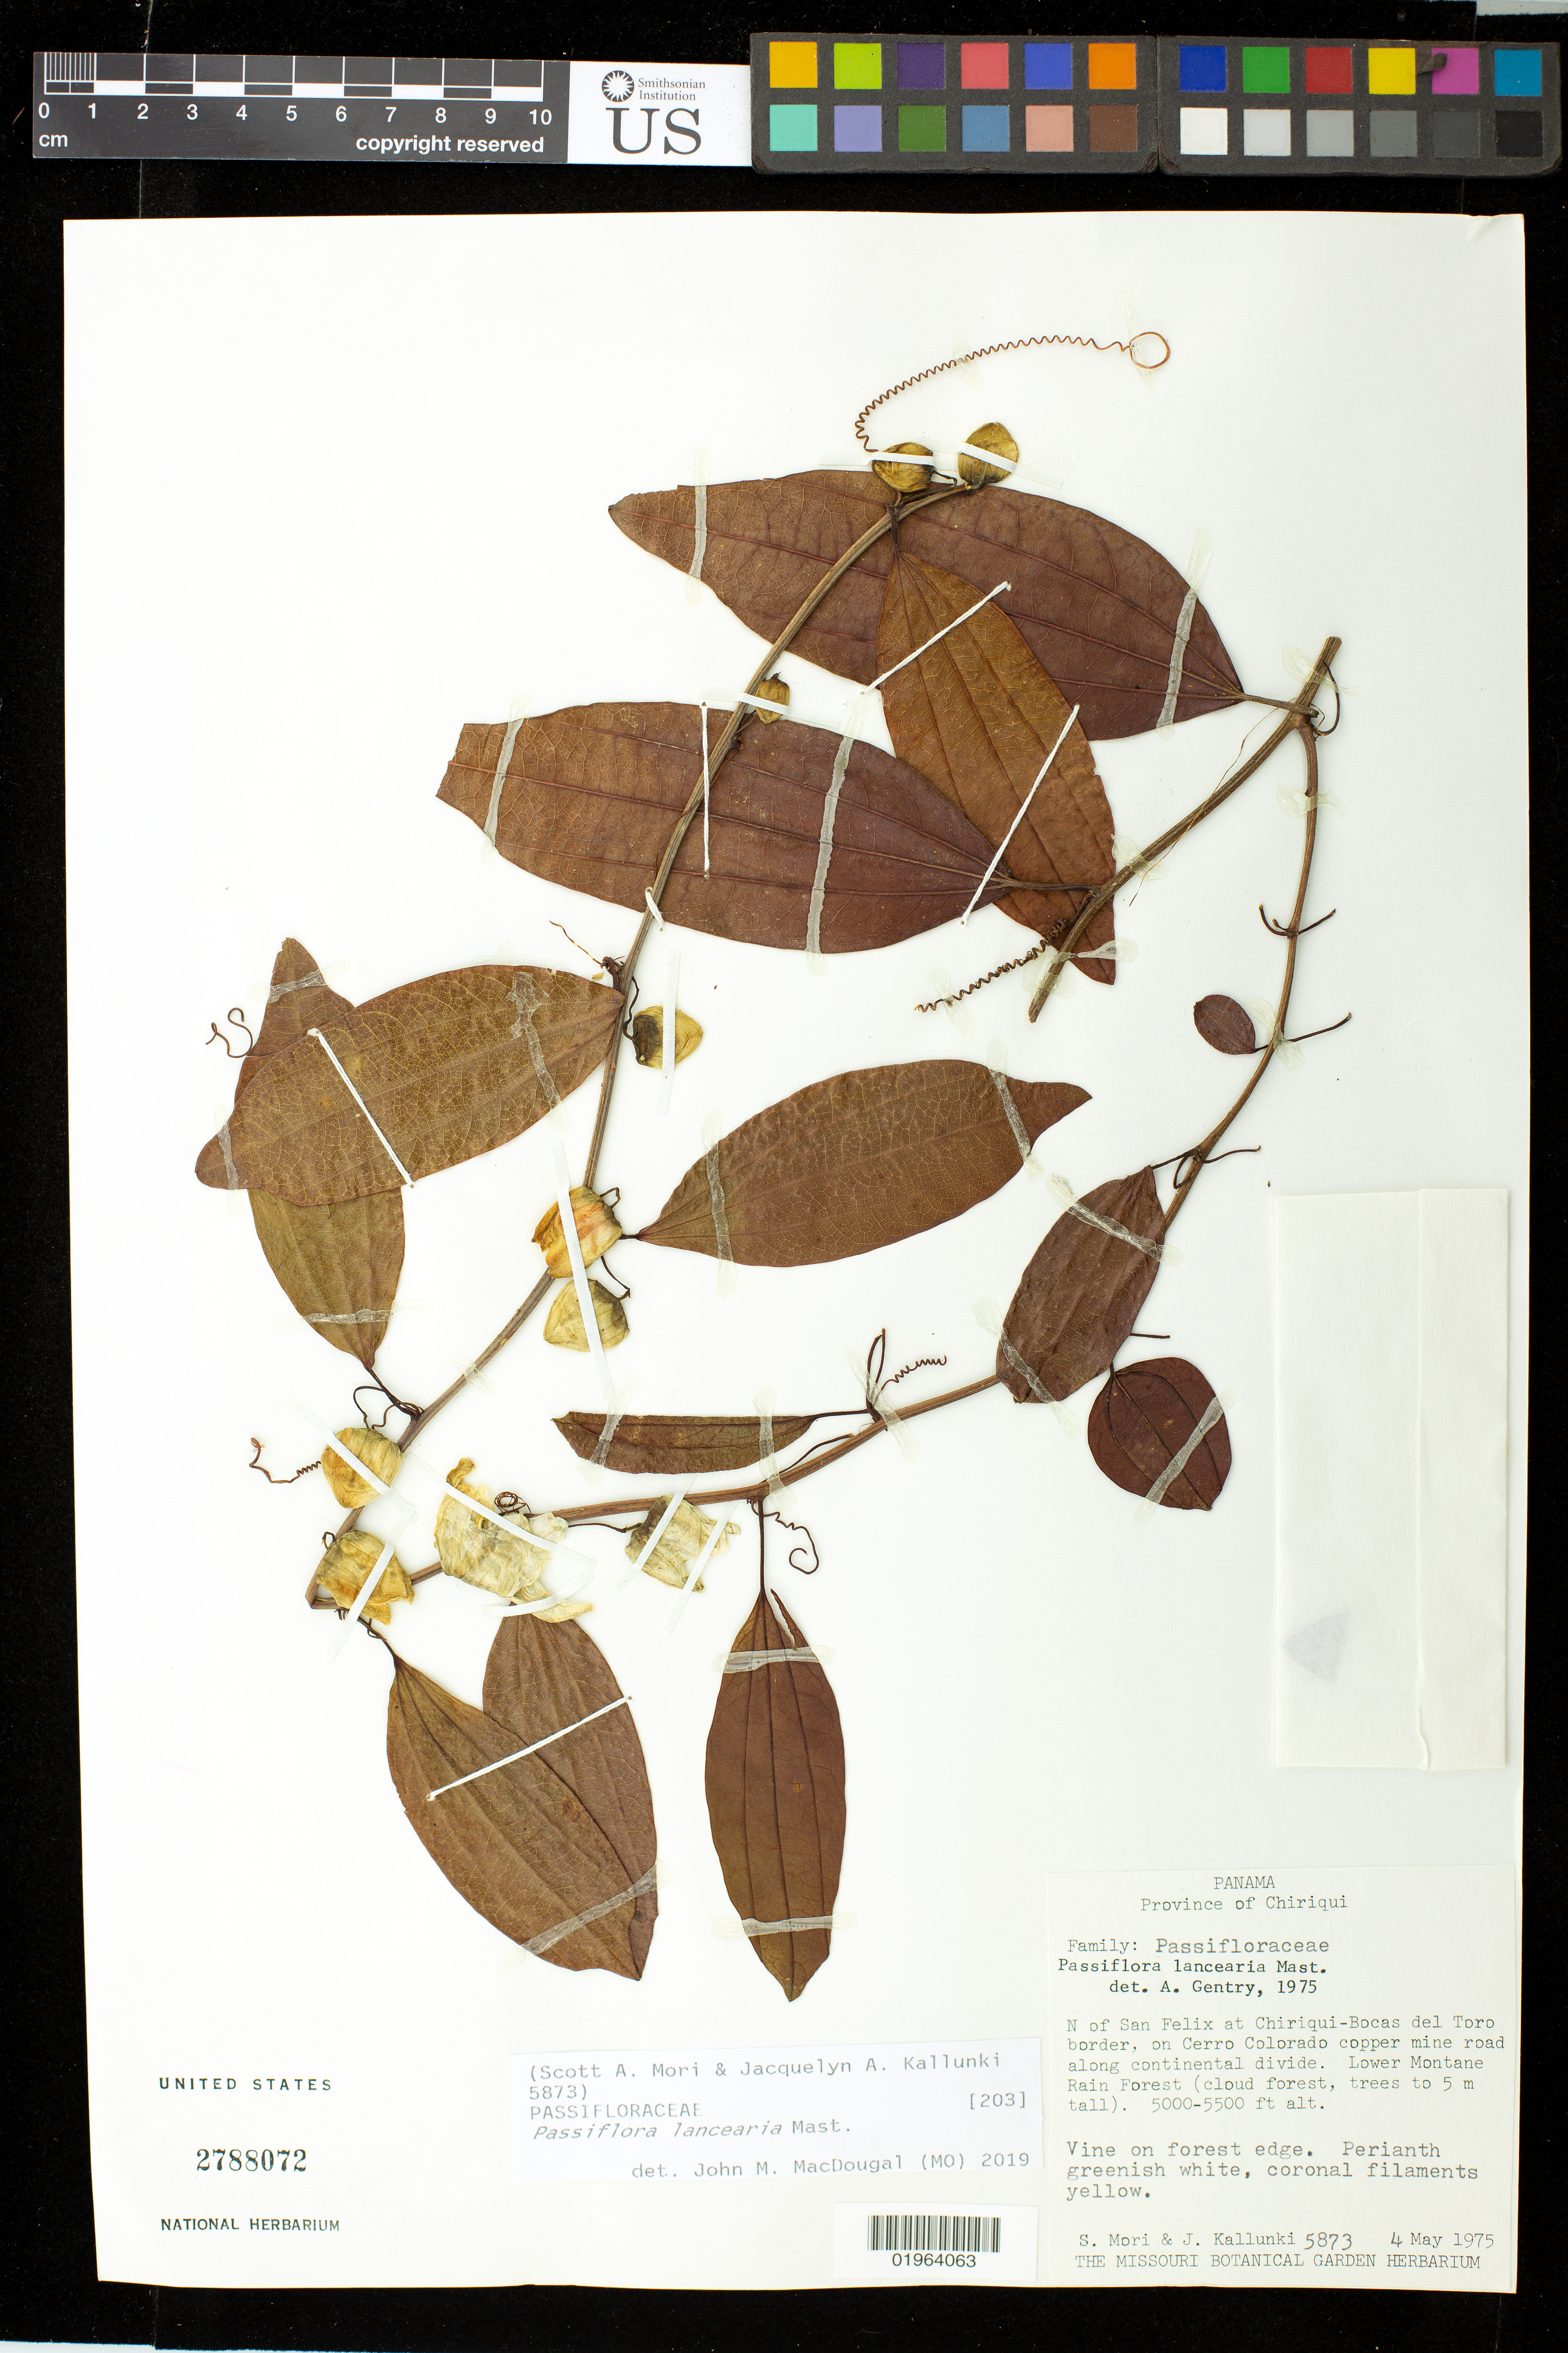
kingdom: Plantae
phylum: Tracheophyta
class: Magnoliopsida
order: Malpighiales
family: Passifloraceae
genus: Passiflora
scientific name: Passiflora lancearia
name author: Mast.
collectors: S. Mori & J. Kallunki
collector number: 5873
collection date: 1975-05-04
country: Panama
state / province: Chiriqui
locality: Province of Chiriqui, N of San Felix at Chiriqui-Bocas del Toro border, on cerro Colorado copper mine road along continental divide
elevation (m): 1524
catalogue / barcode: US 2788072